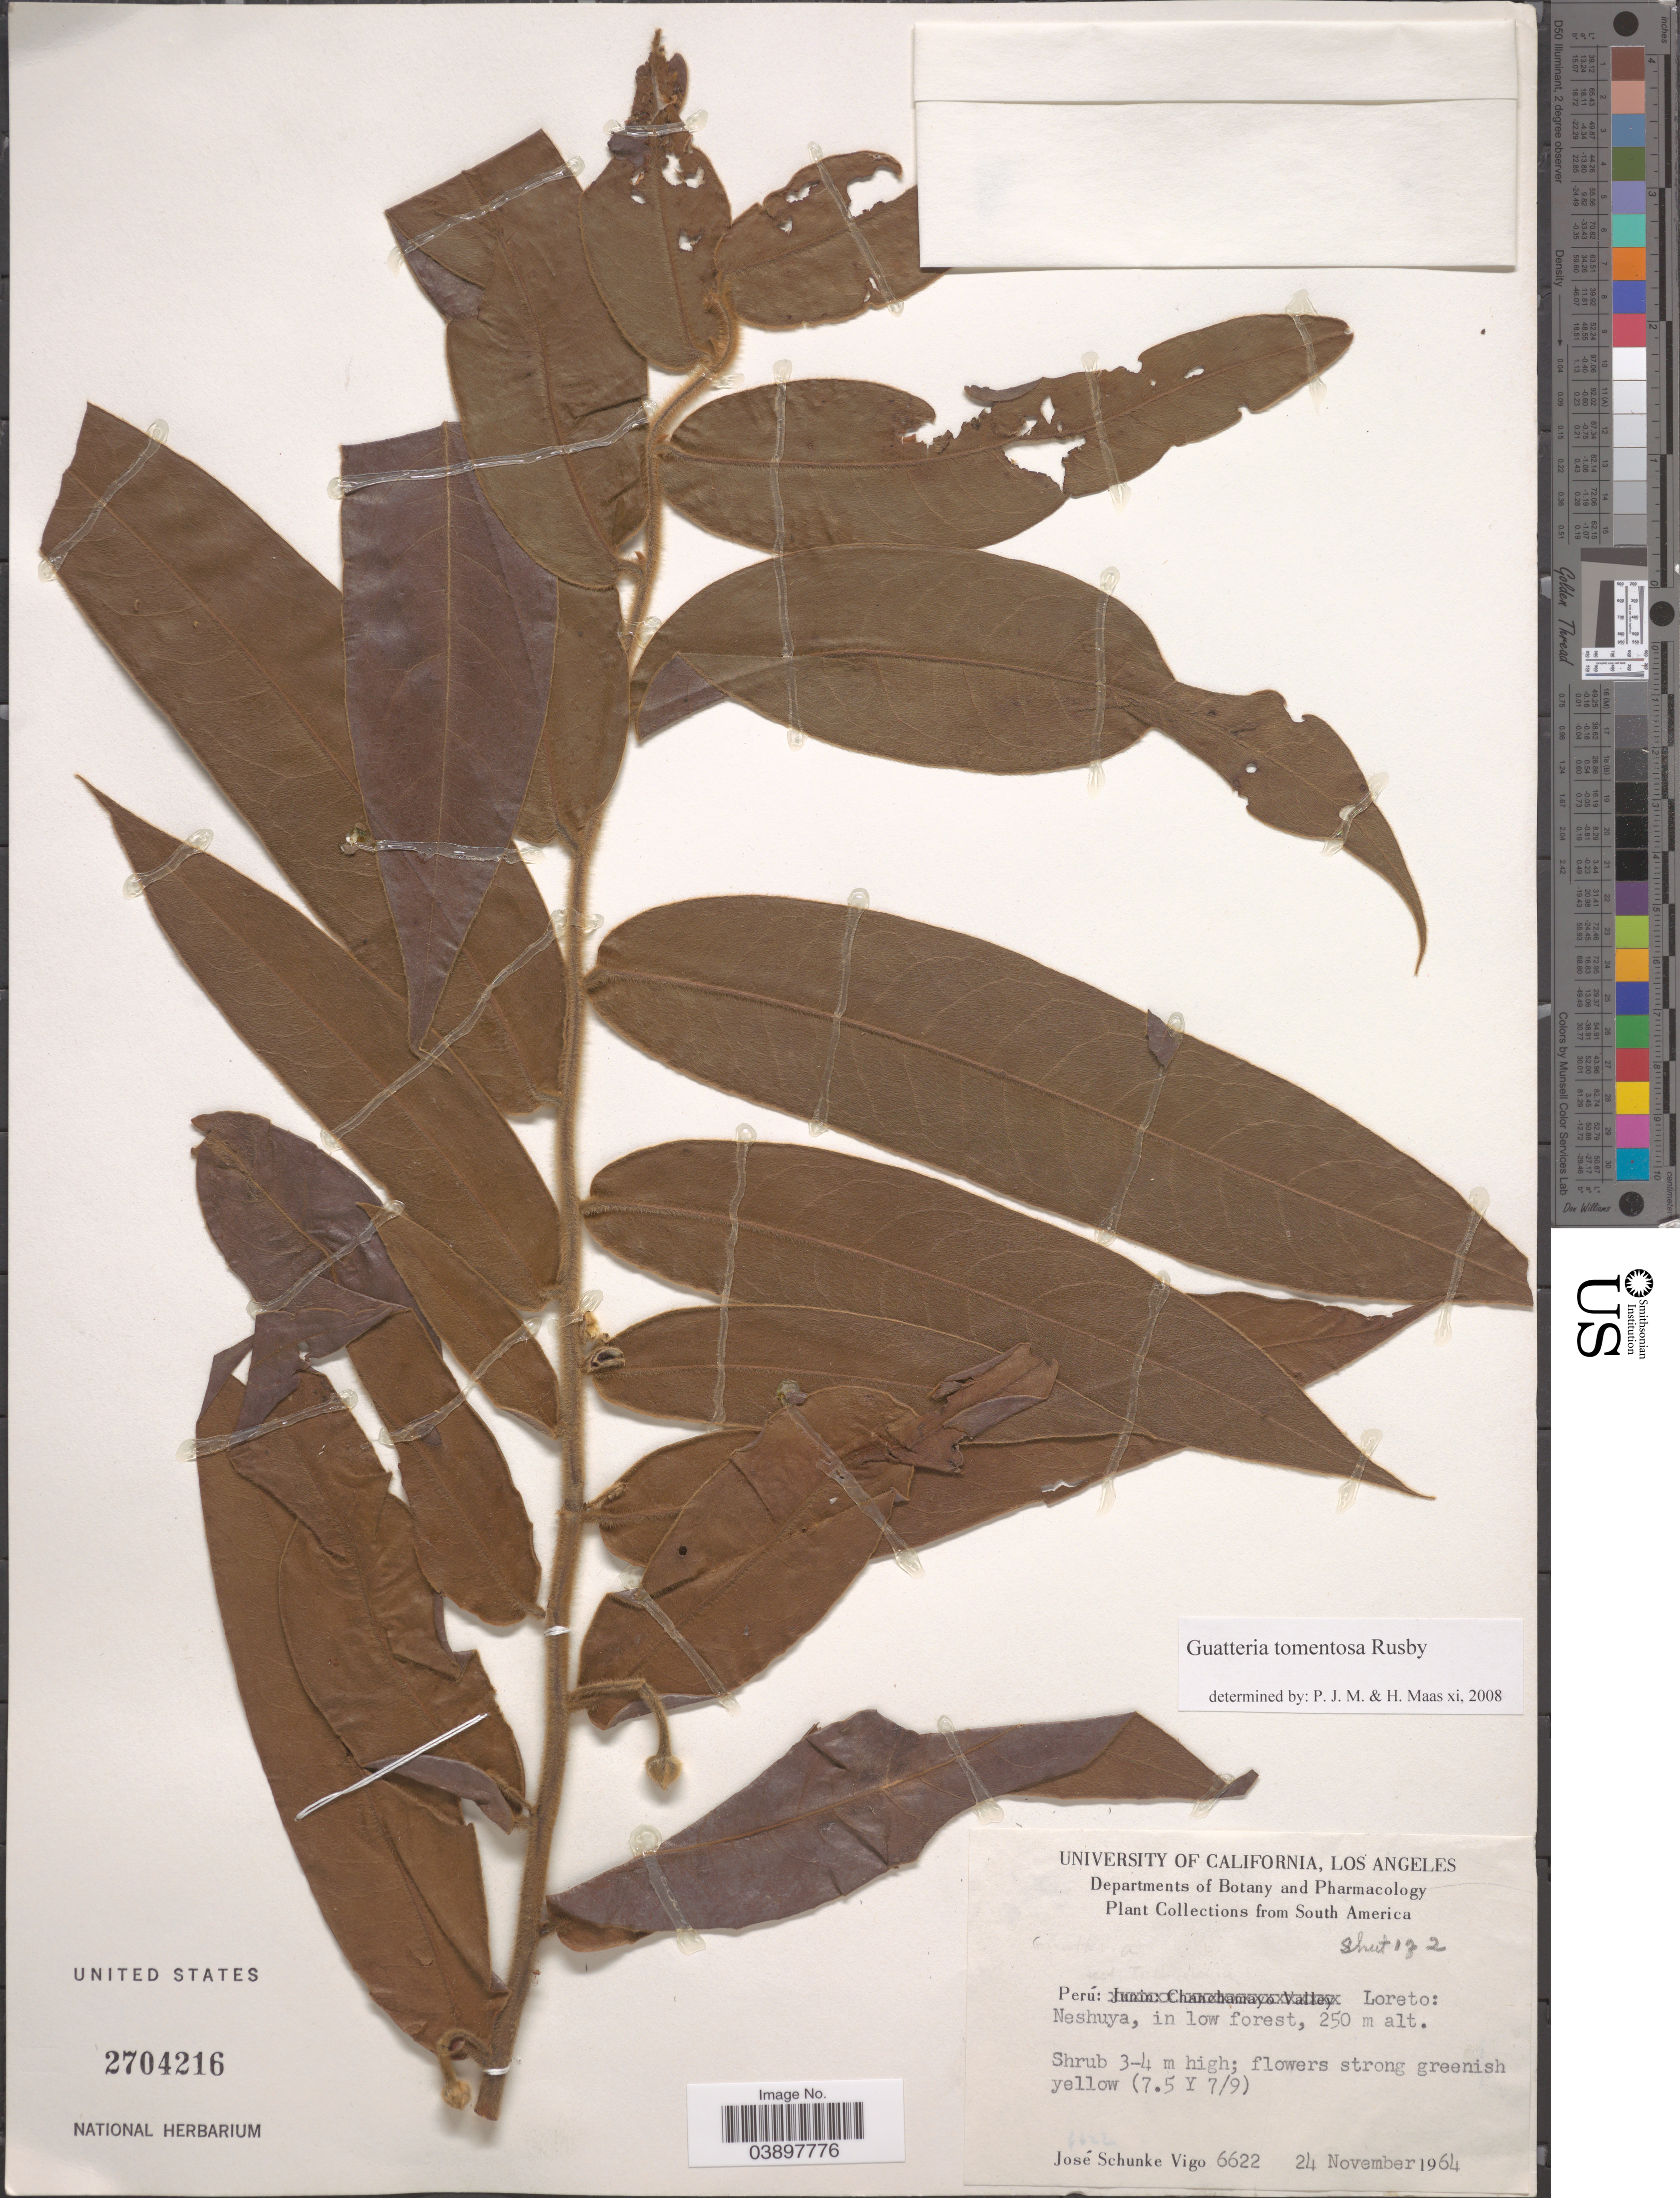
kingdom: Plantae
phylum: Tracheophyta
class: Magnoliopsida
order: Magnoliales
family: Annonaceae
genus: Guatteria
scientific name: Guatteria tomentosa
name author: Rusby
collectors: J. Schunke Vigo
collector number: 6622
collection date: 1964-11-24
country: Peru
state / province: Loreto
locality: Neshuya.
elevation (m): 250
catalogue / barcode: US 2704216